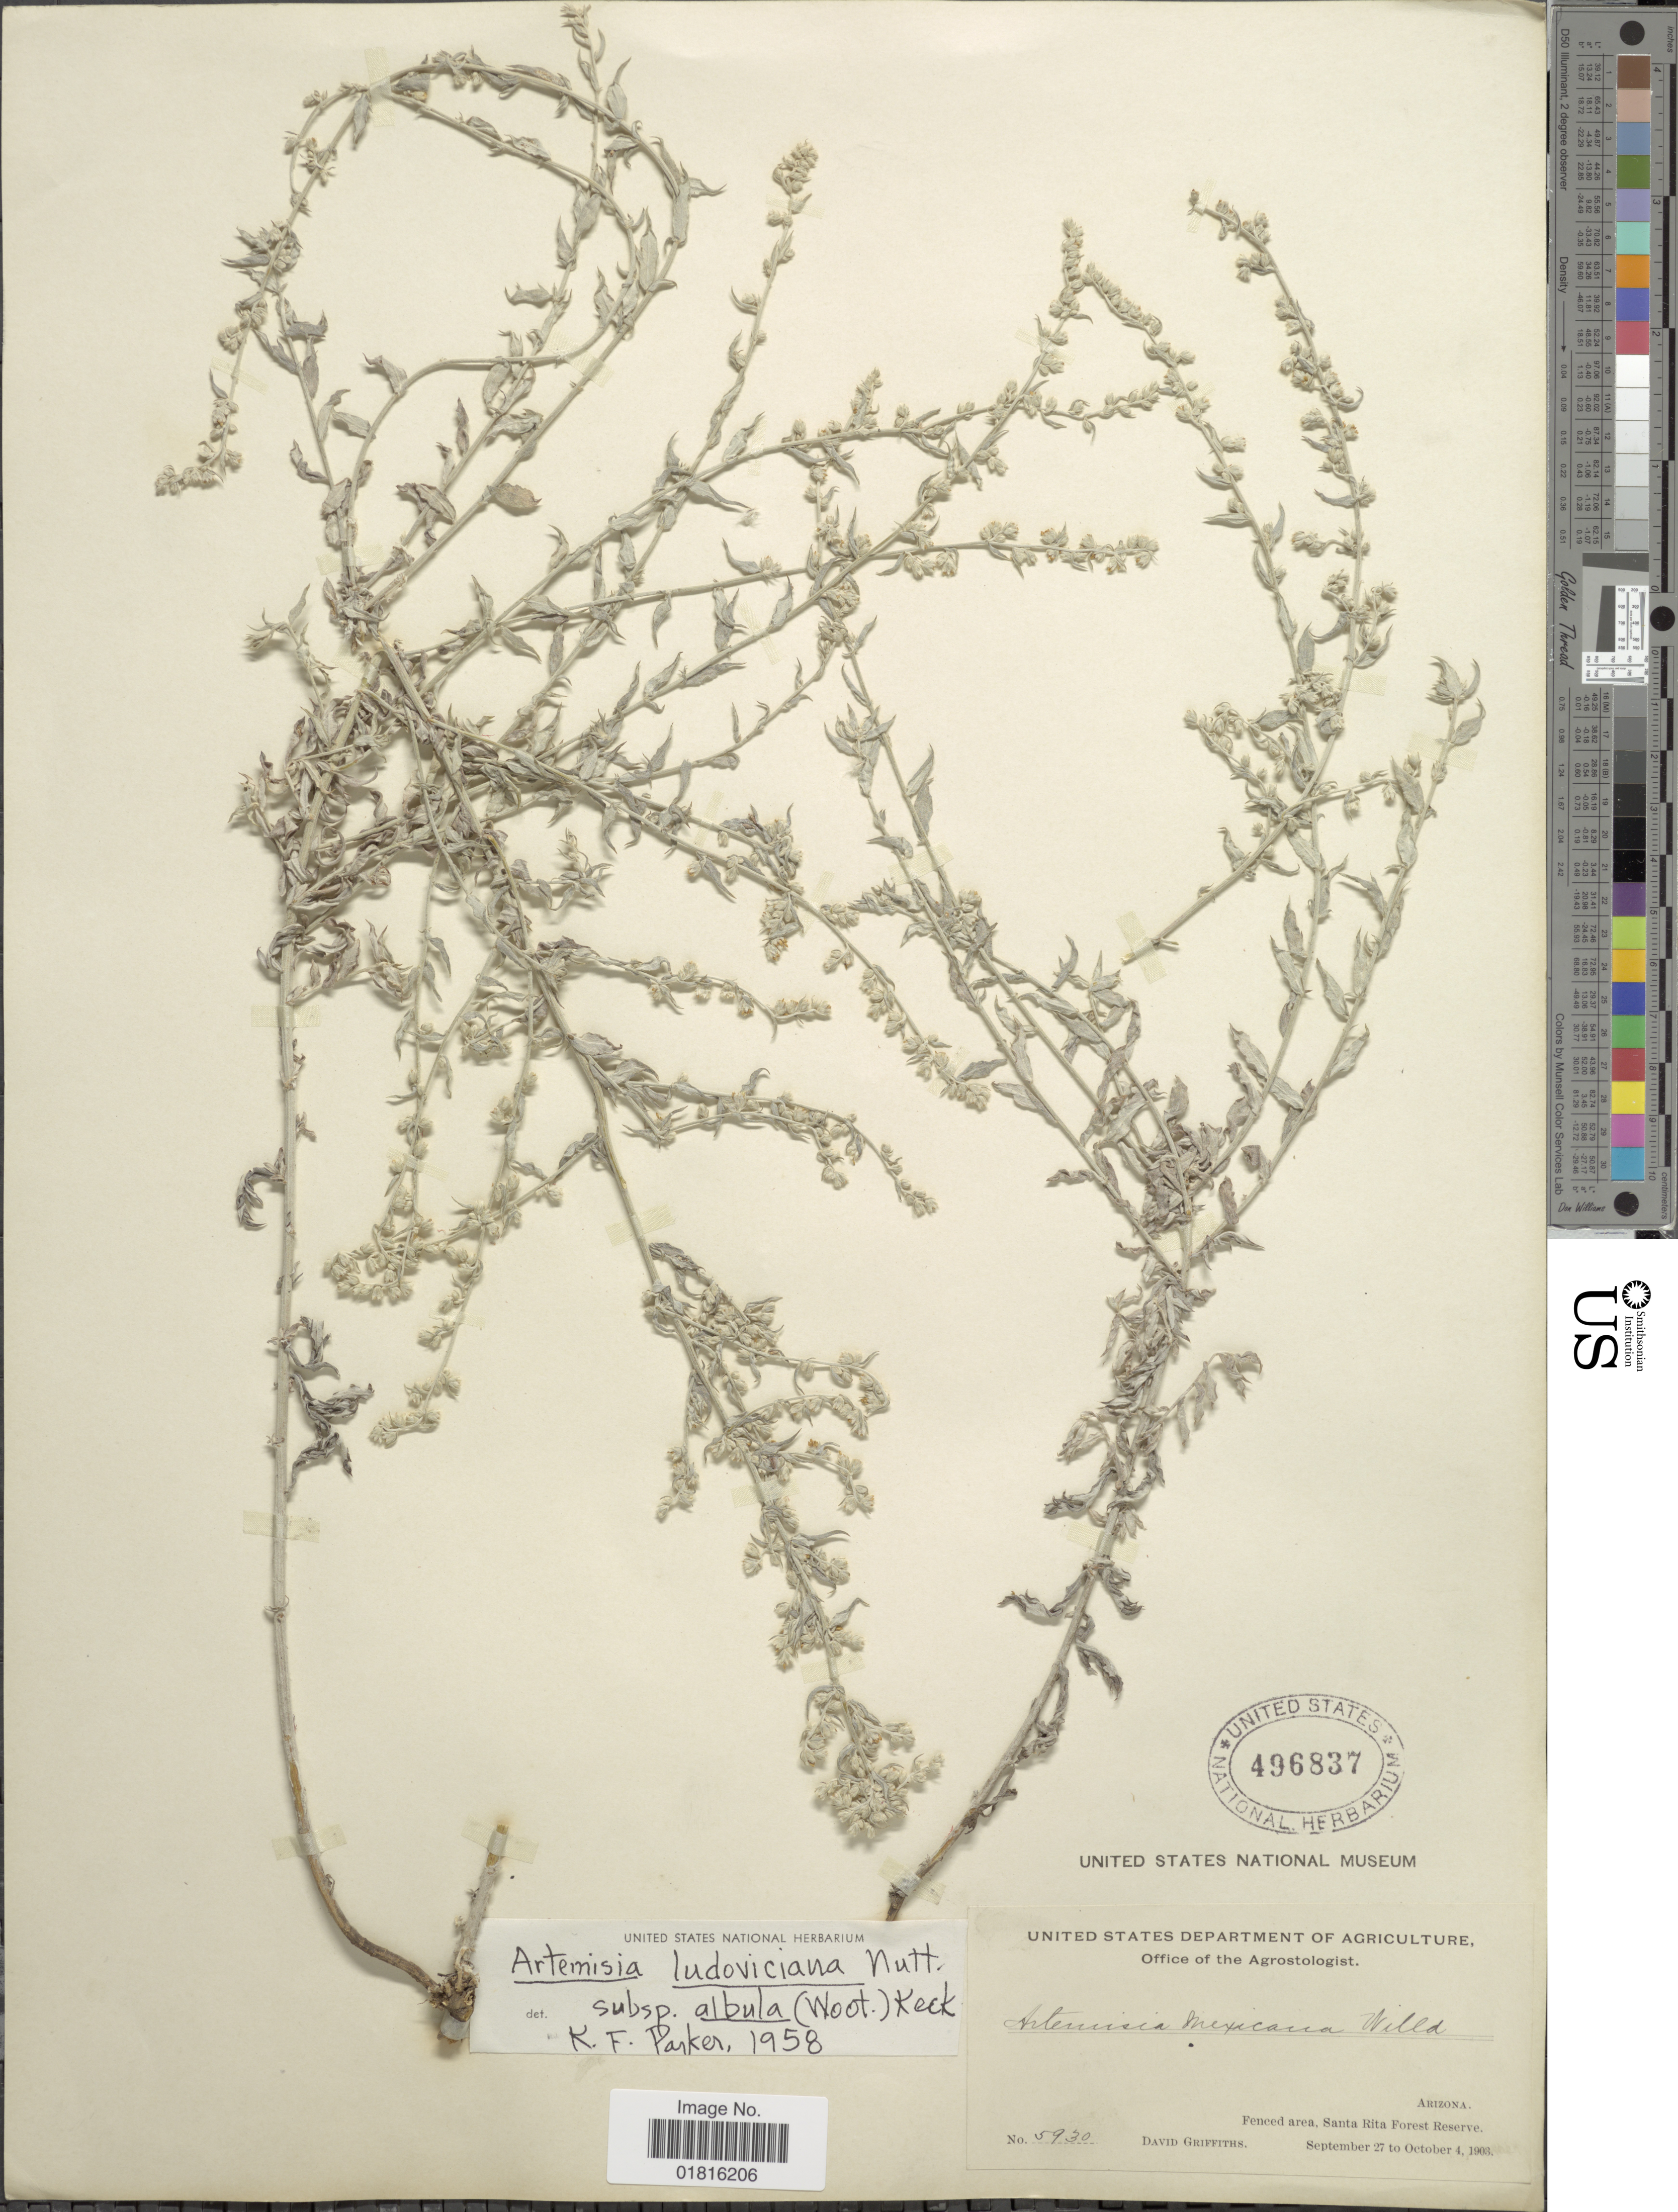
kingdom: Plantae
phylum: Tracheophyta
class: Magnoliopsida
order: Asterales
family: Asteraceae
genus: Artemisia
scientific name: Artemisia ludoviciana subsp. albula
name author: (Wooton) D.D. Keck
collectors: D. Griffiths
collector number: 5930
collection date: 1903-09-27/1903-10-04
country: United States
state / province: Arizona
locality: Fenced area, Santa Rita Forest Reserve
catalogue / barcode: US 496837